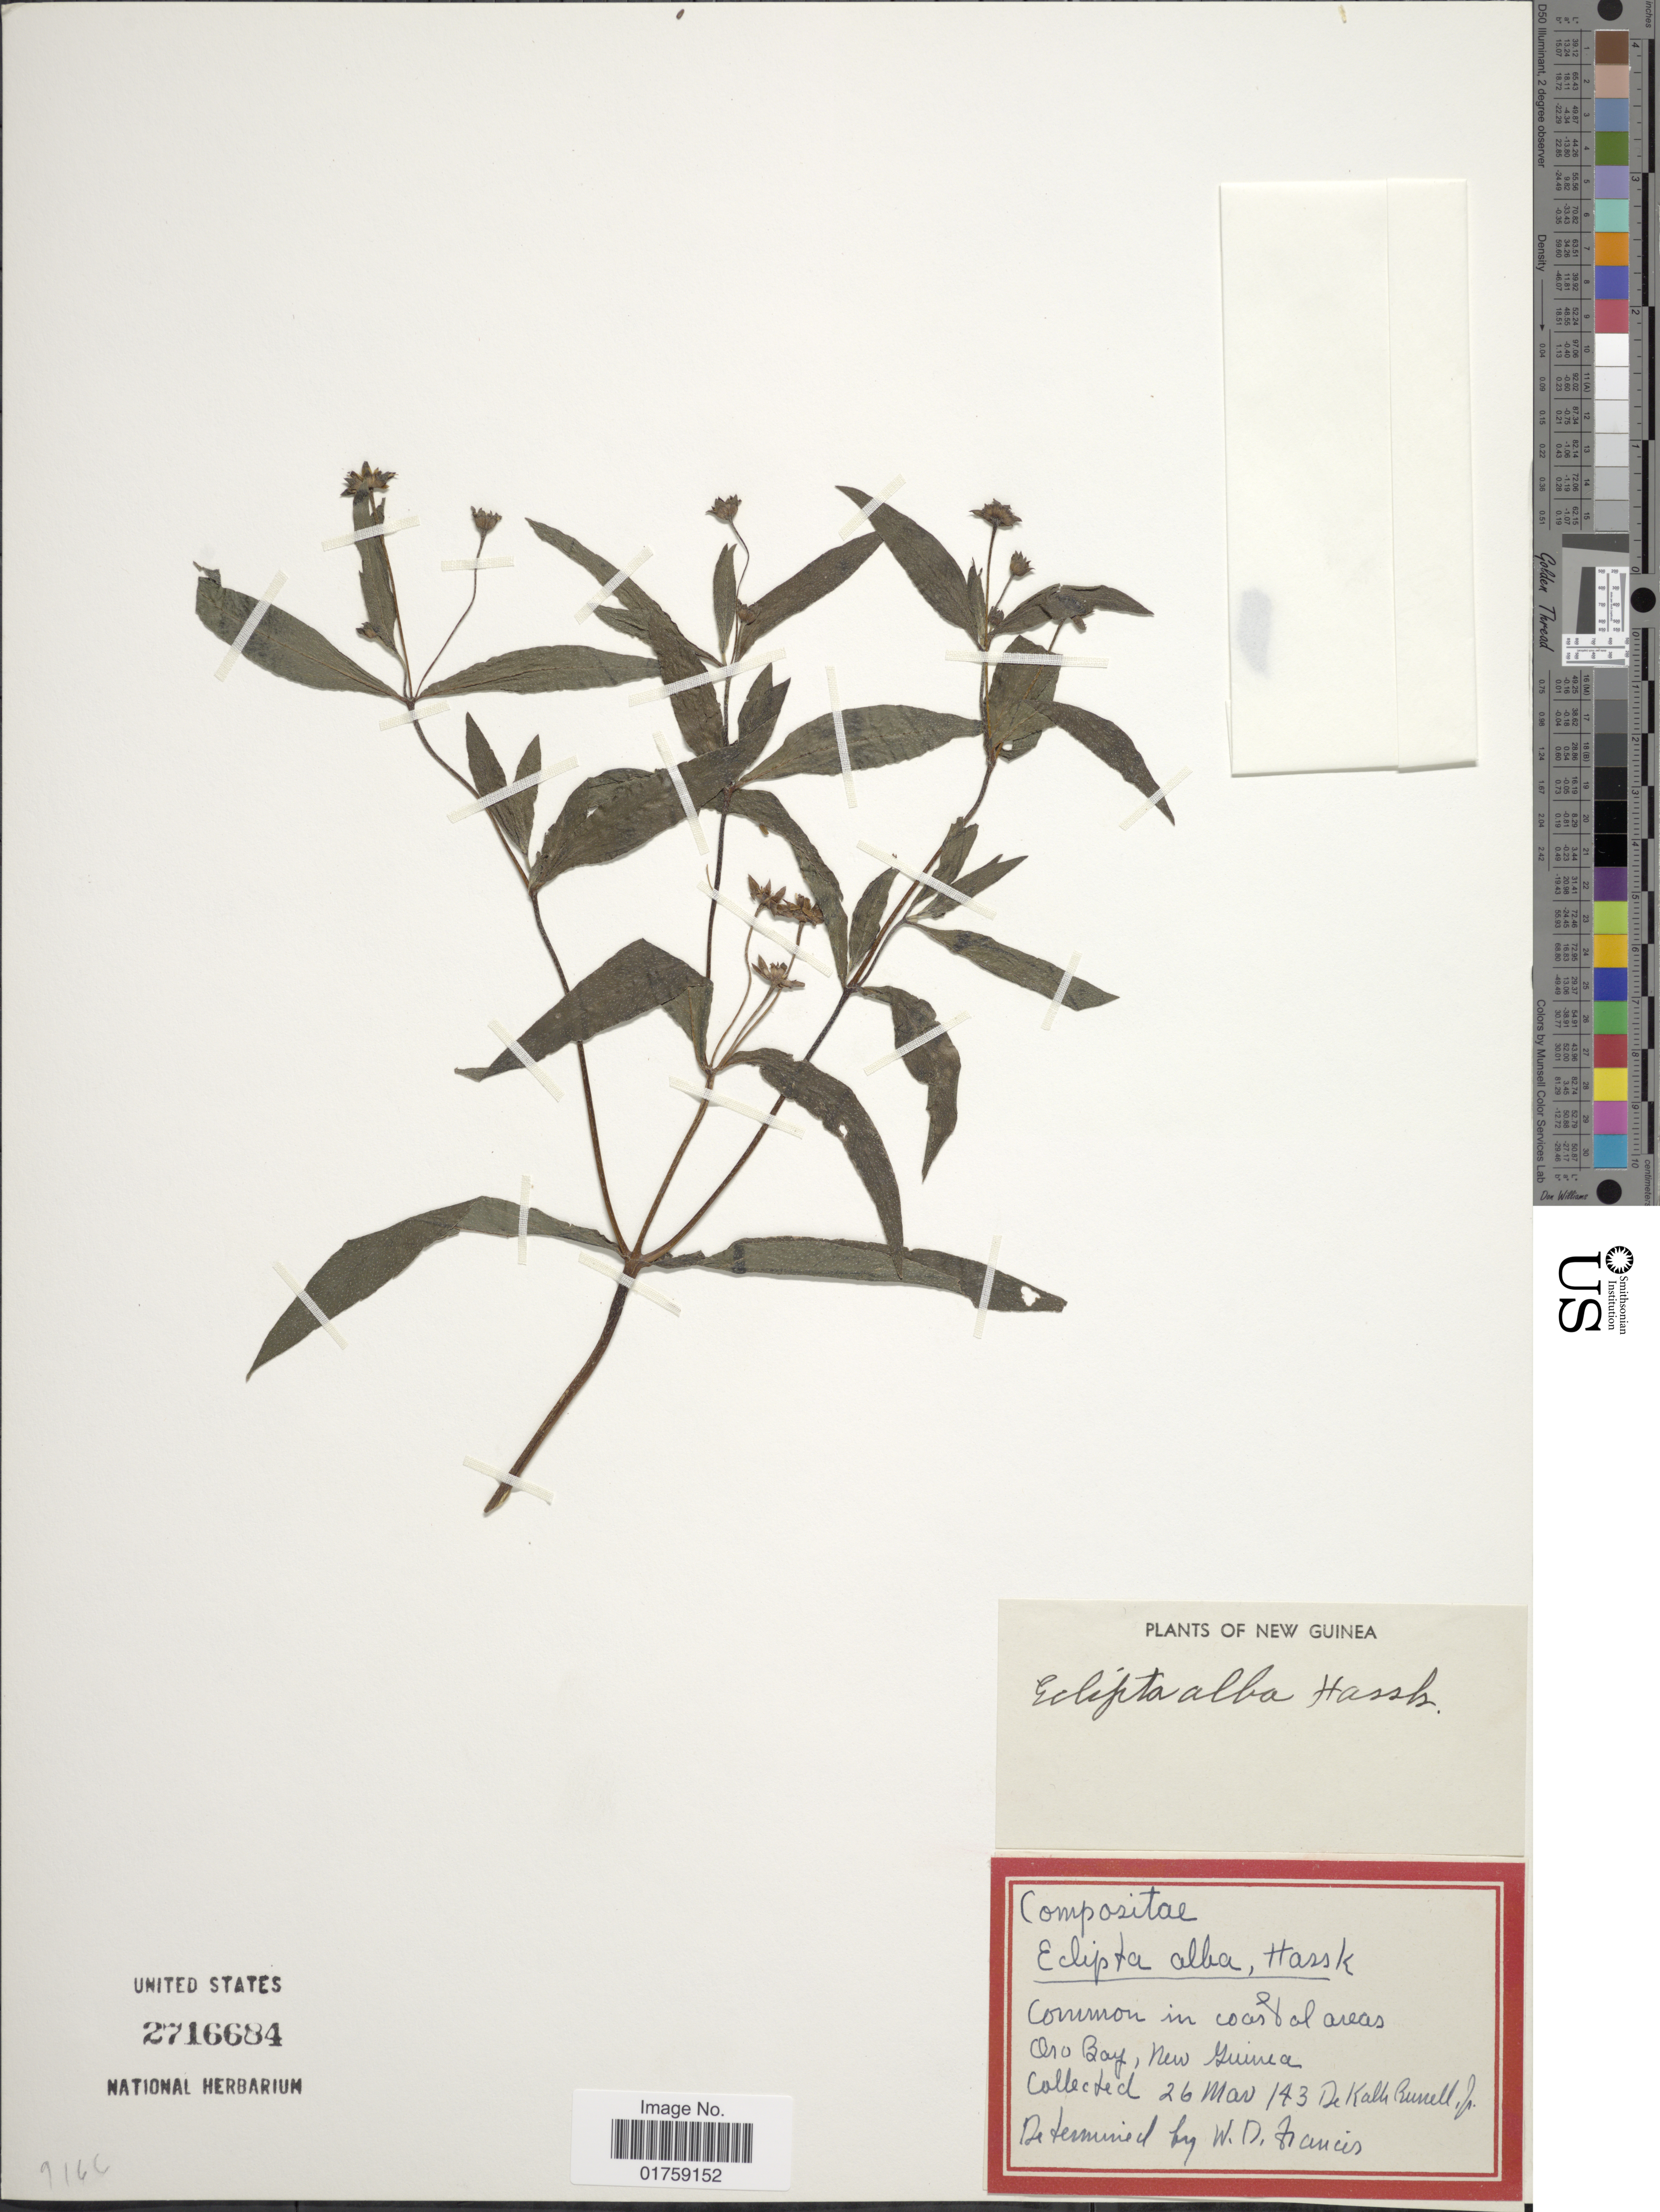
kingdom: Plantae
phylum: Tracheophyta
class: Magnoliopsida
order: Asterales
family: Asteraceae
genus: Eclipta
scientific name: Eclipta prostrata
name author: (L.) L.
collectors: D. K. Russell Jr.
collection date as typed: Transcribed d/m/y: 26/3/43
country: Papua New Guinea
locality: New Guinea. Oro Bay, New Guinea. Common in coastal areas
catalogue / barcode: US 2716684